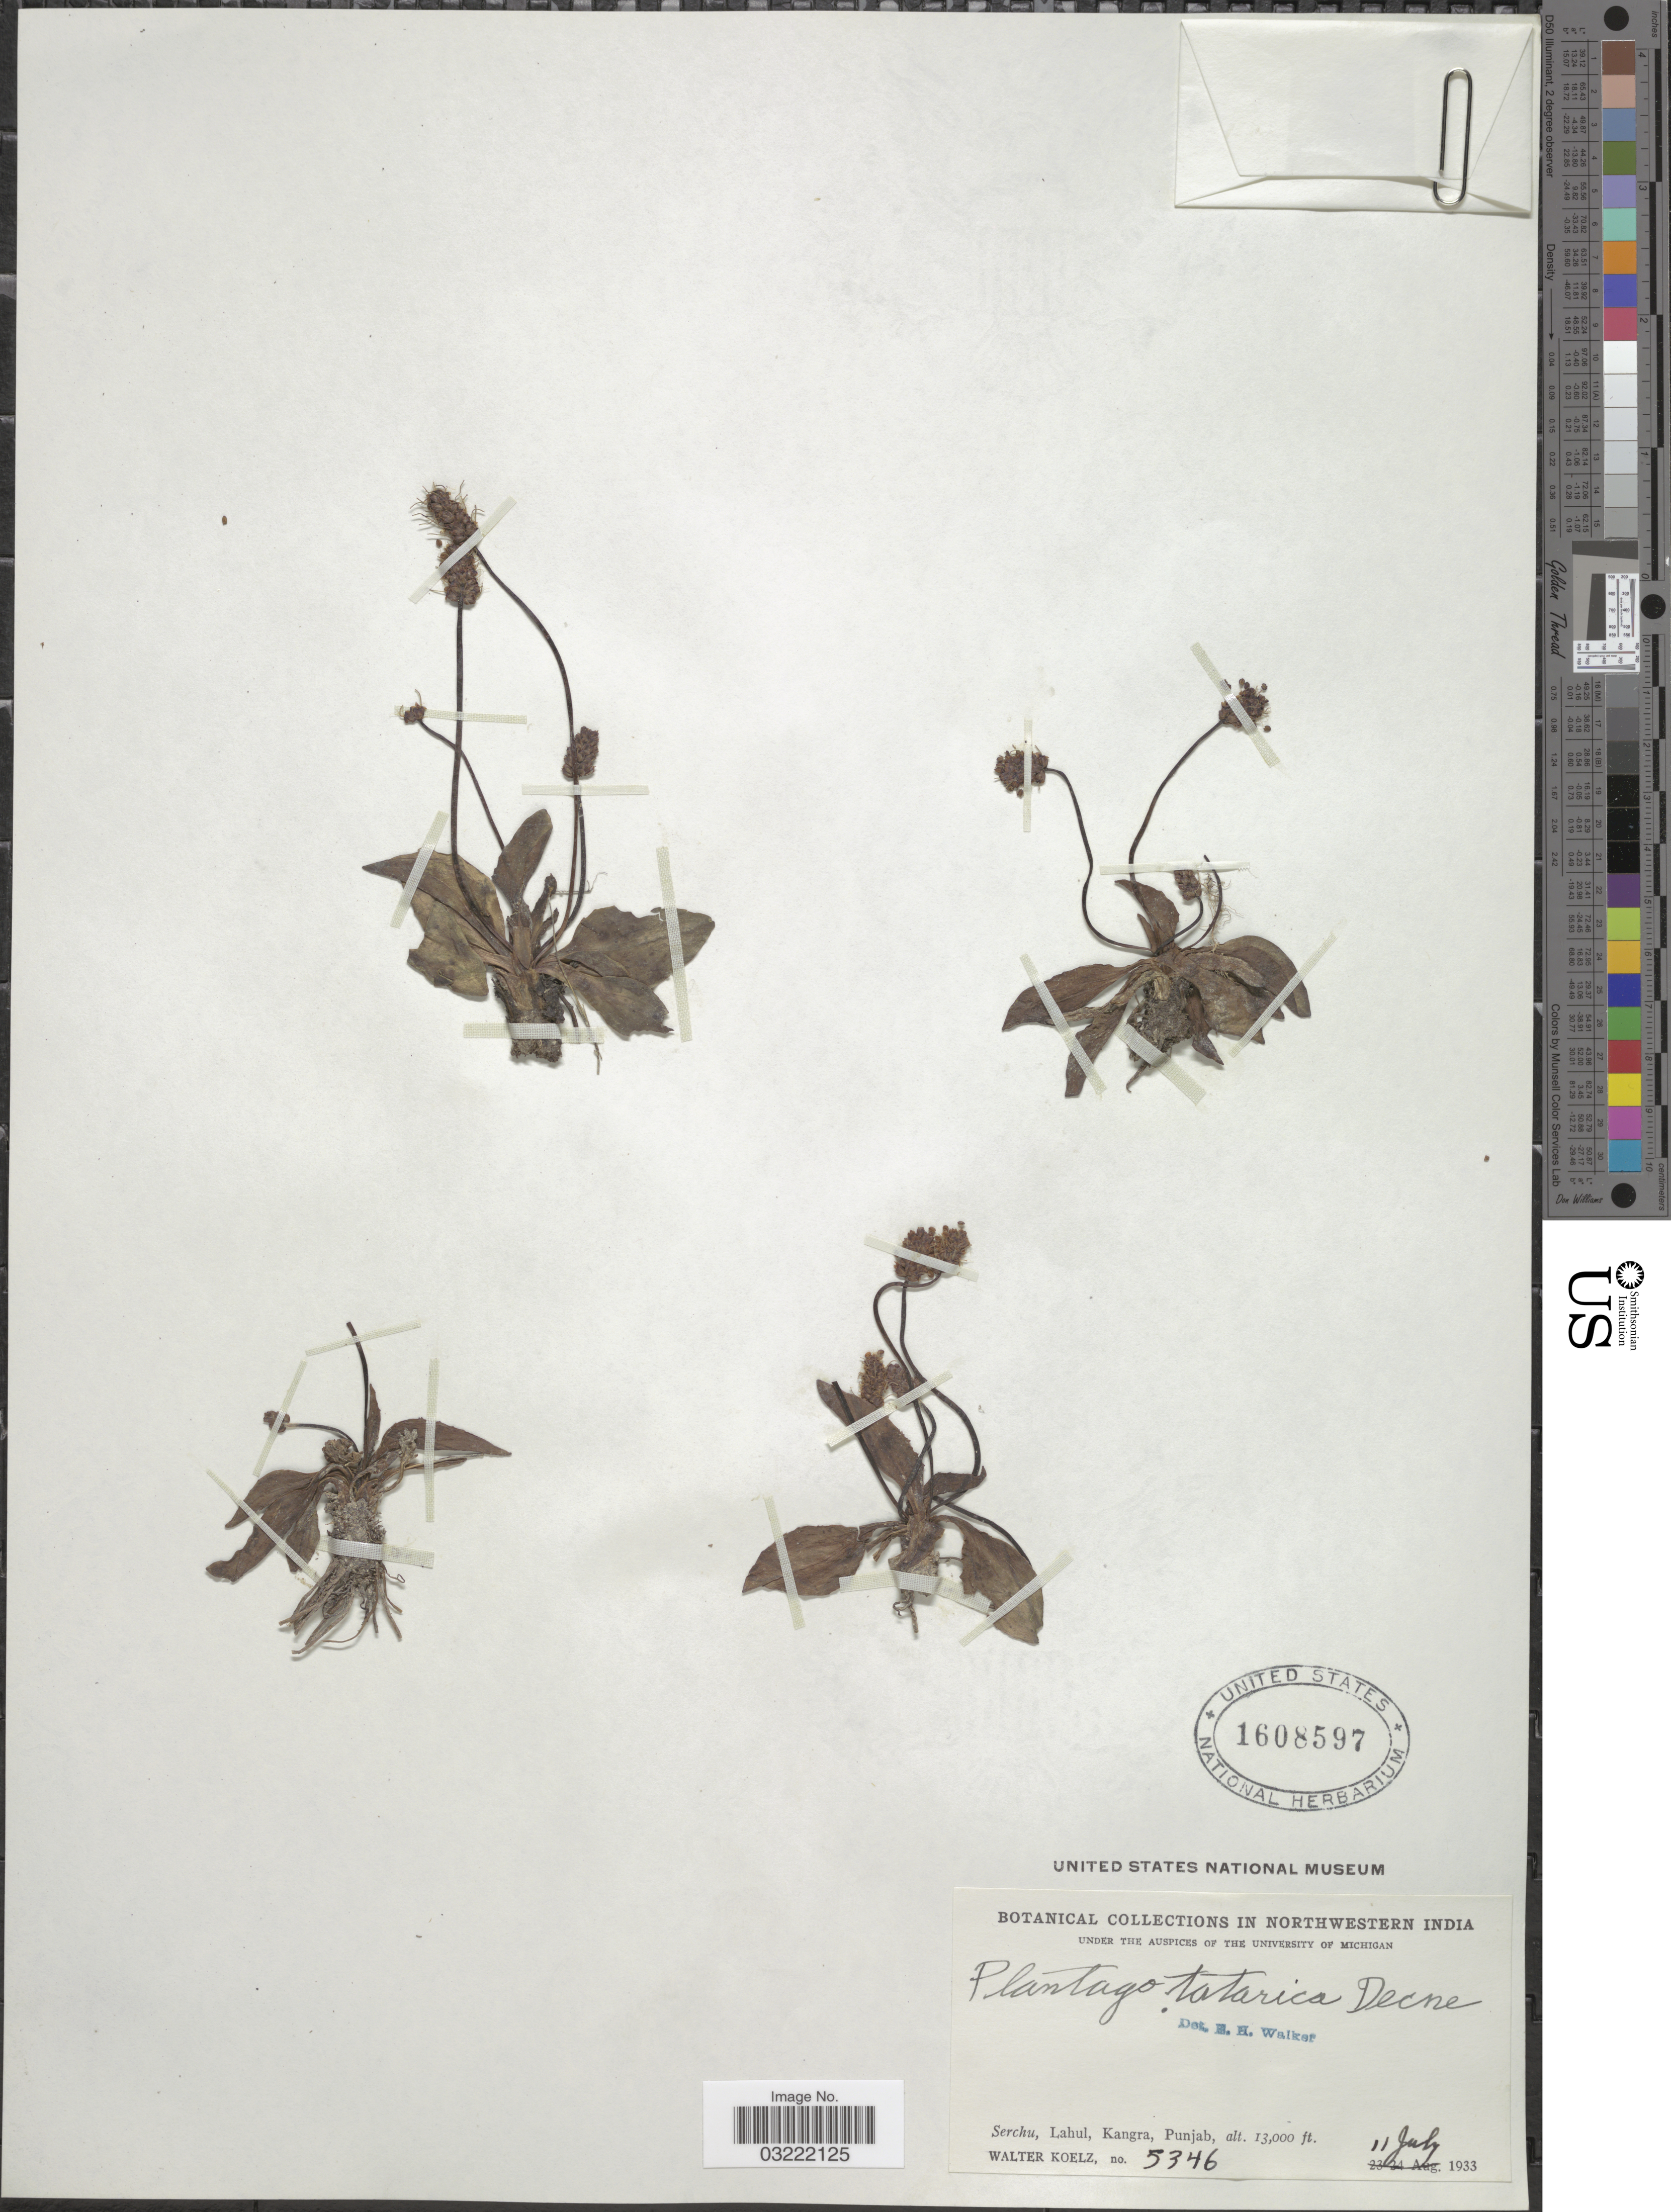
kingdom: Plantae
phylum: Tracheophyta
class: Magnoliopsida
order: Lamiales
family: Plantaginaceae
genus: Plantago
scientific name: Plantago gentianoides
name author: Sibth. & Sm.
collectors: W. N. Koelz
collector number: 5346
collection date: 1933-07-11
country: India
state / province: Punjab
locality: Northwestern India. Serchu, Lahul, Kangra.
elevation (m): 3962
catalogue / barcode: US 1608597